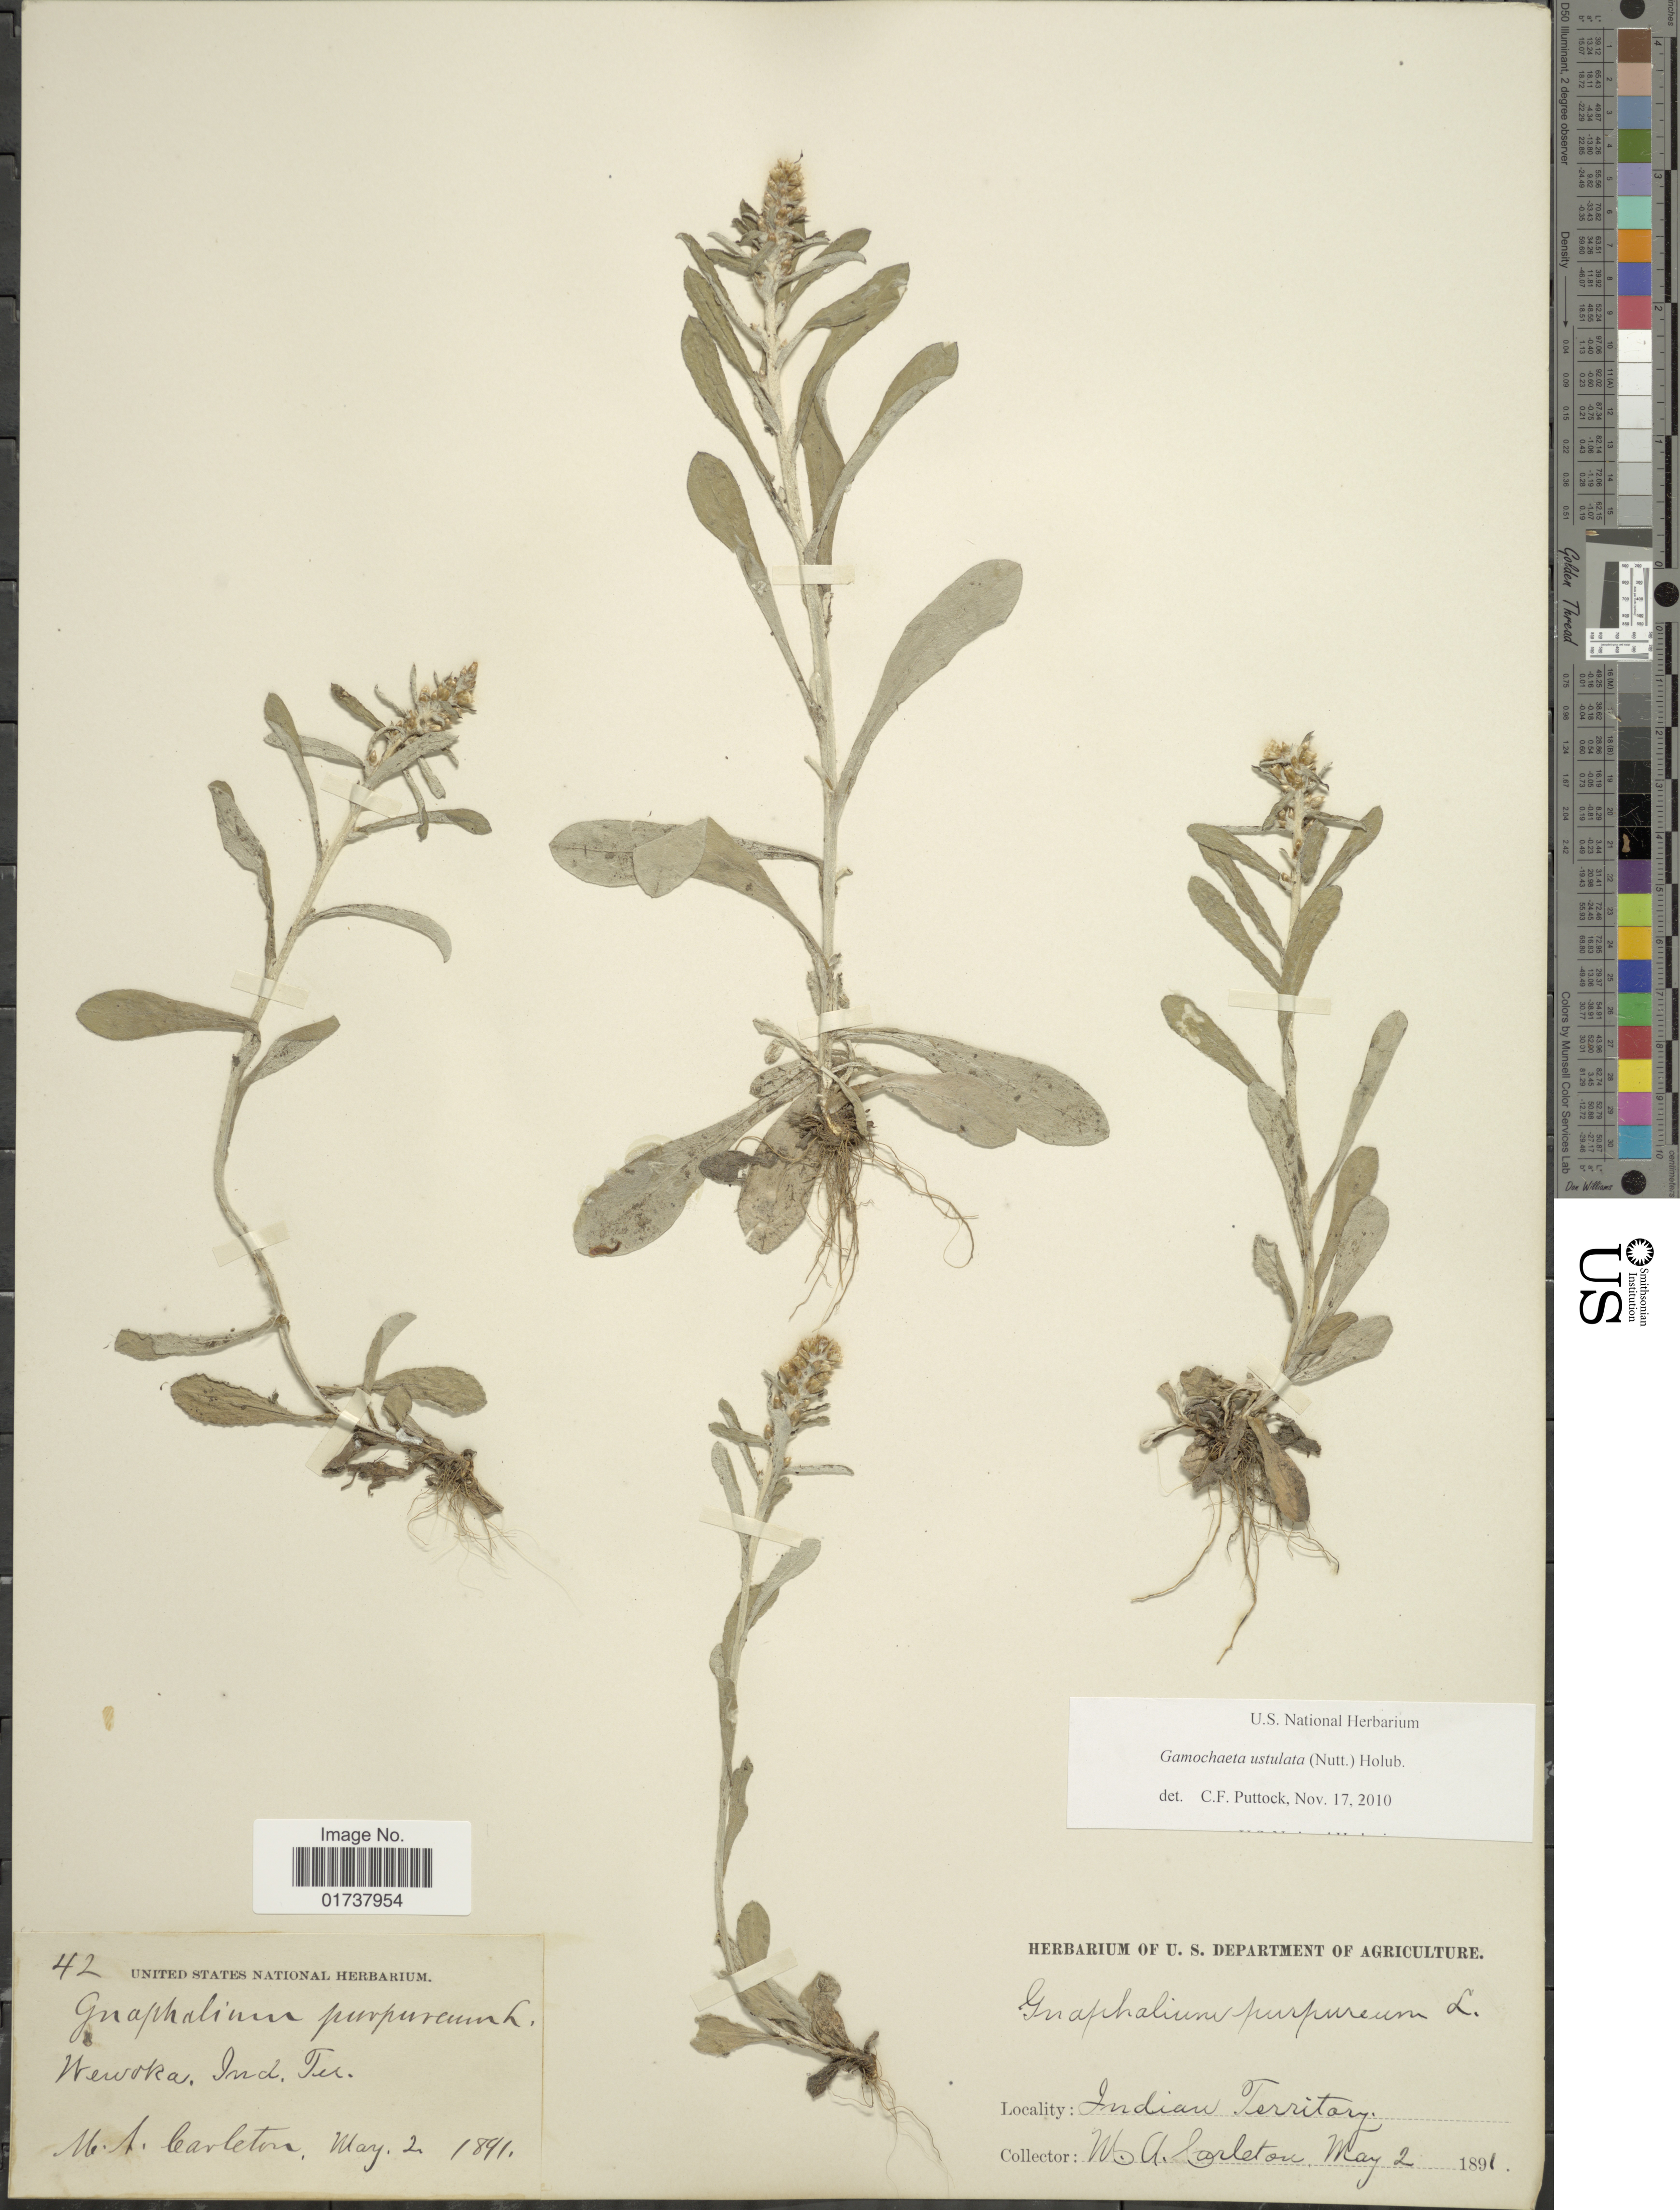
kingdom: Plantae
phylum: Tracheophyta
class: Magnoliopsida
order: Asterales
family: Asteraceae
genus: Gamochaeta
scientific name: Gamochaeta purpurea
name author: (L.) Cabrera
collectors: M. A. Carleton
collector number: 42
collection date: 1891-05-02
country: United States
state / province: Oklahoma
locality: Newora, Ind. Ter.